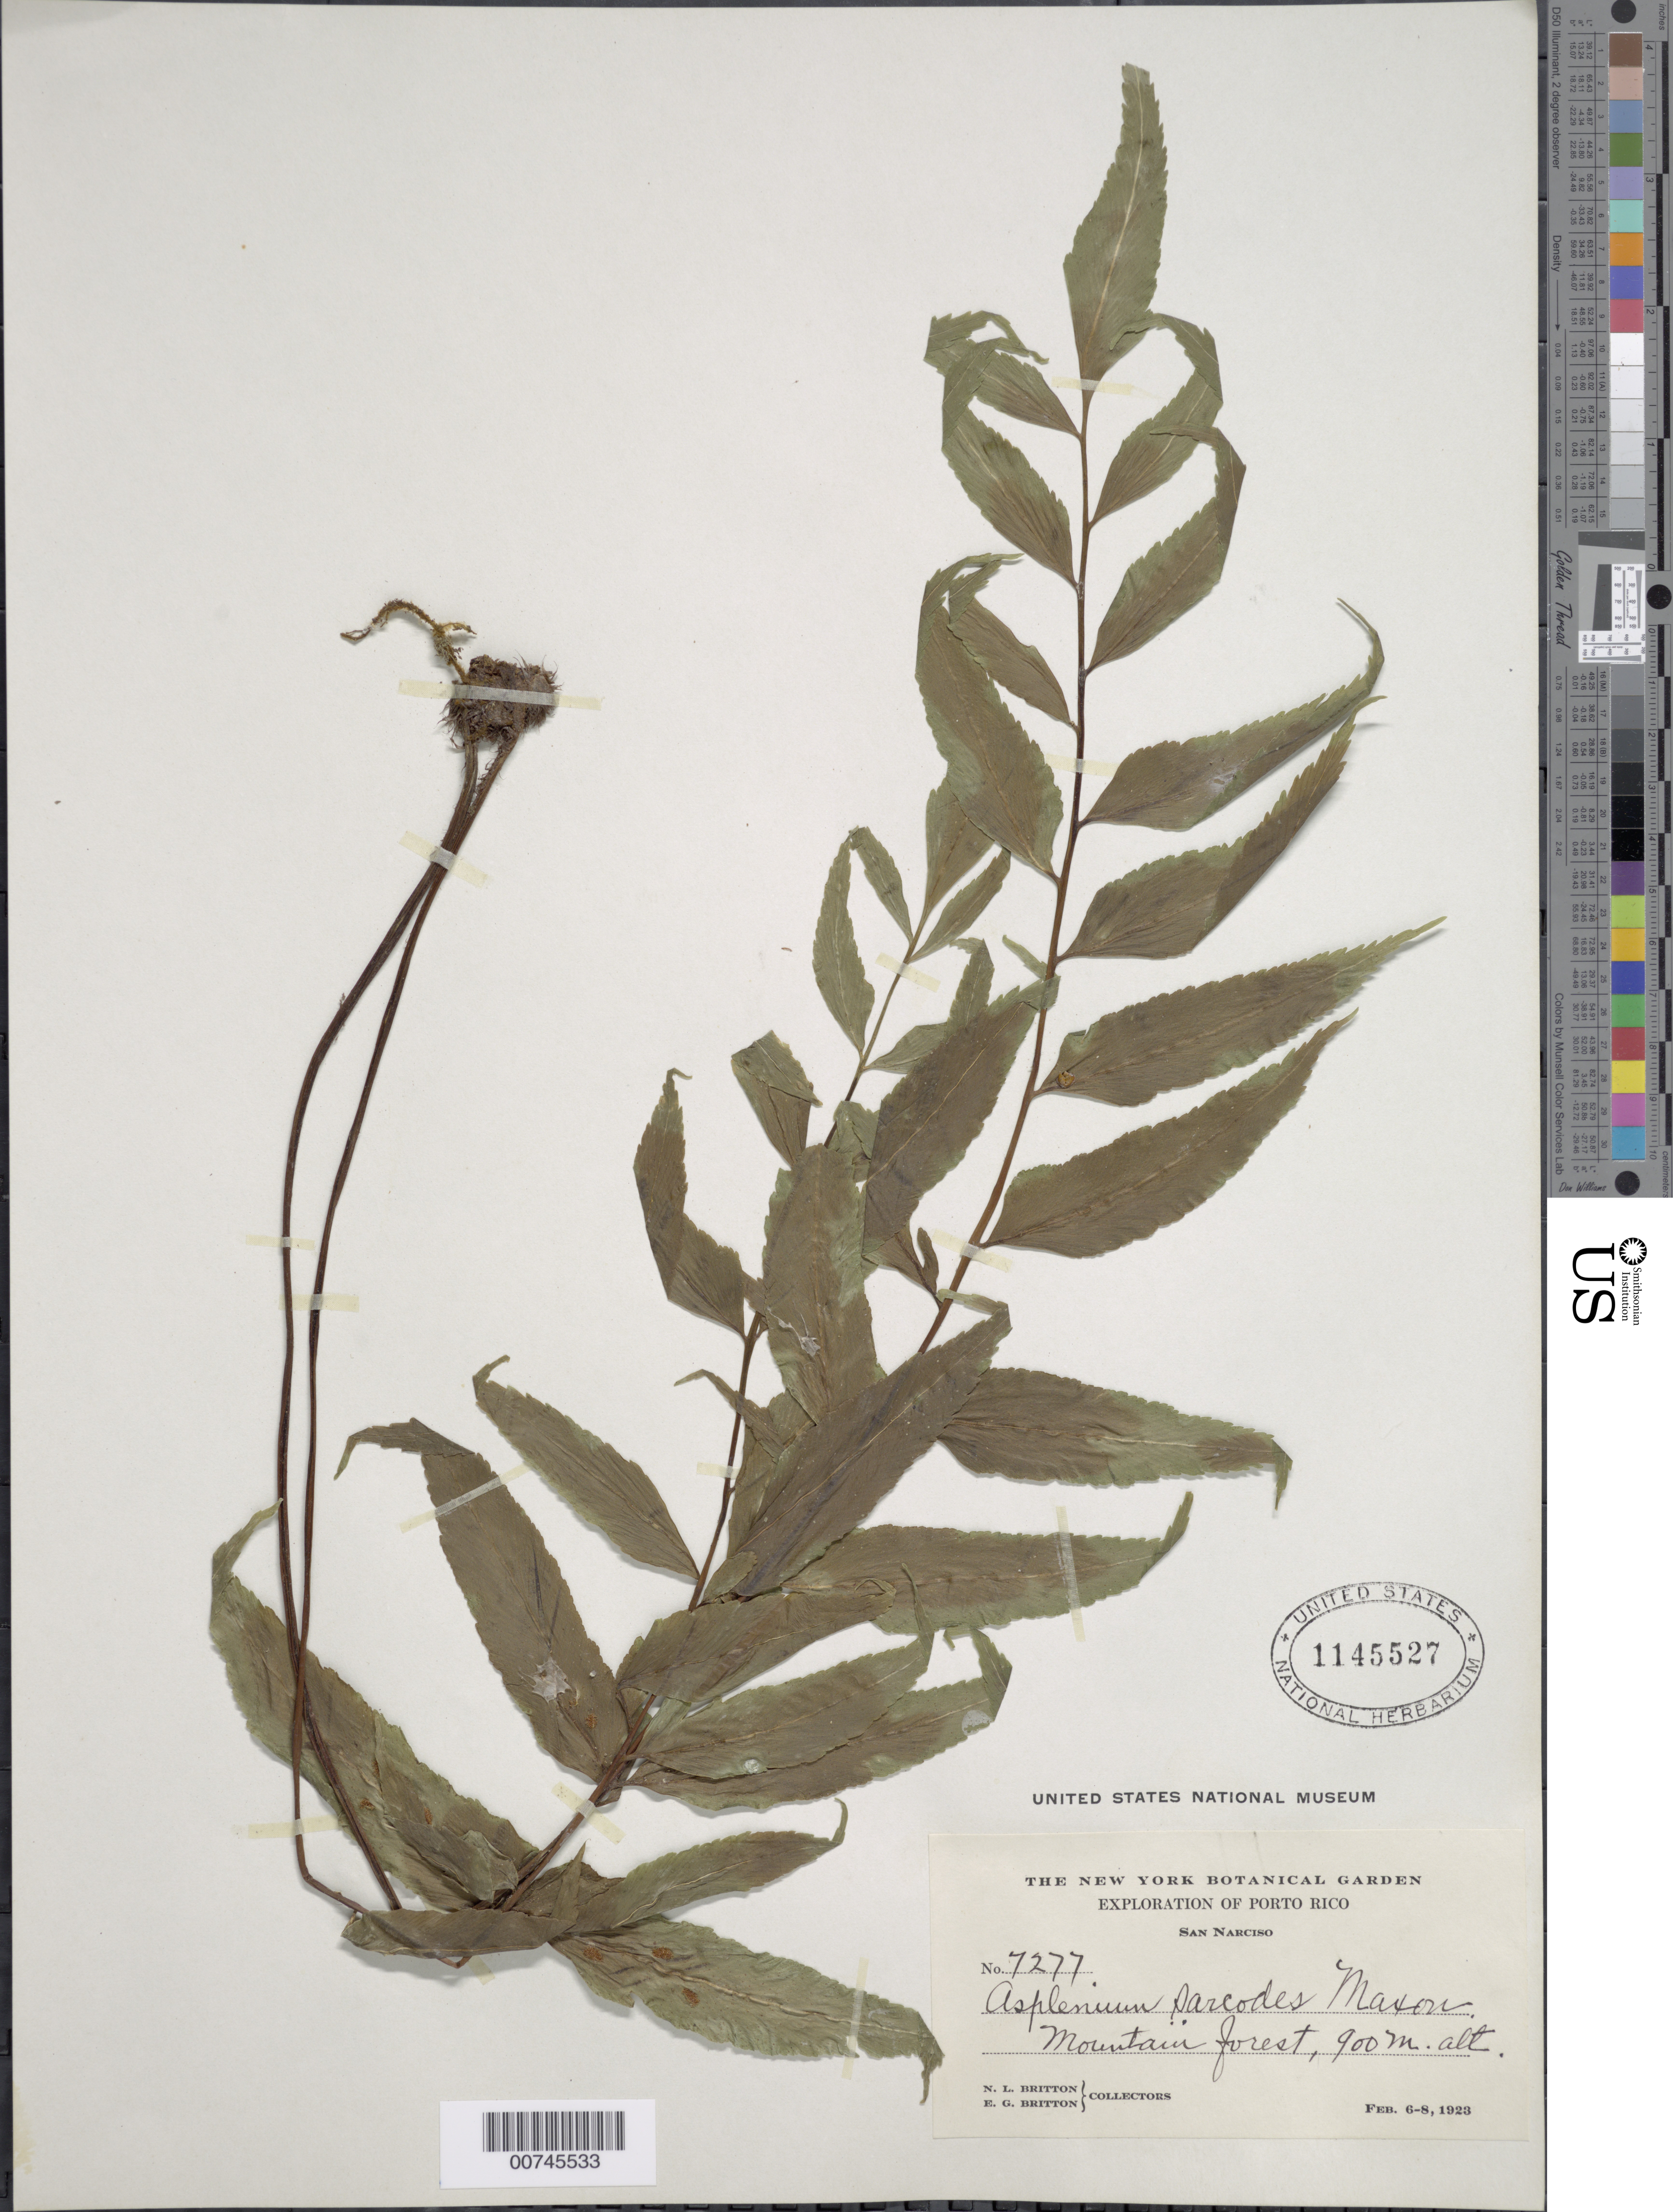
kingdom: Plantae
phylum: Tracheophyta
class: Polypodiopsida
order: Polypodiales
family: Aspleniaceae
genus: Asplenium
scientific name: Asplenium feei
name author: Kunze ex Fée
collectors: N. Britton & E. G. Britton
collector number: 7277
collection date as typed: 06 Feb 1923 to 08 Feb 1923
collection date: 1923-02-06/1923-02-08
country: Puerto Rico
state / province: Jayuya (?)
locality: San Narciso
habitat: Mountain forest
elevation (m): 900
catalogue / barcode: US 1145527